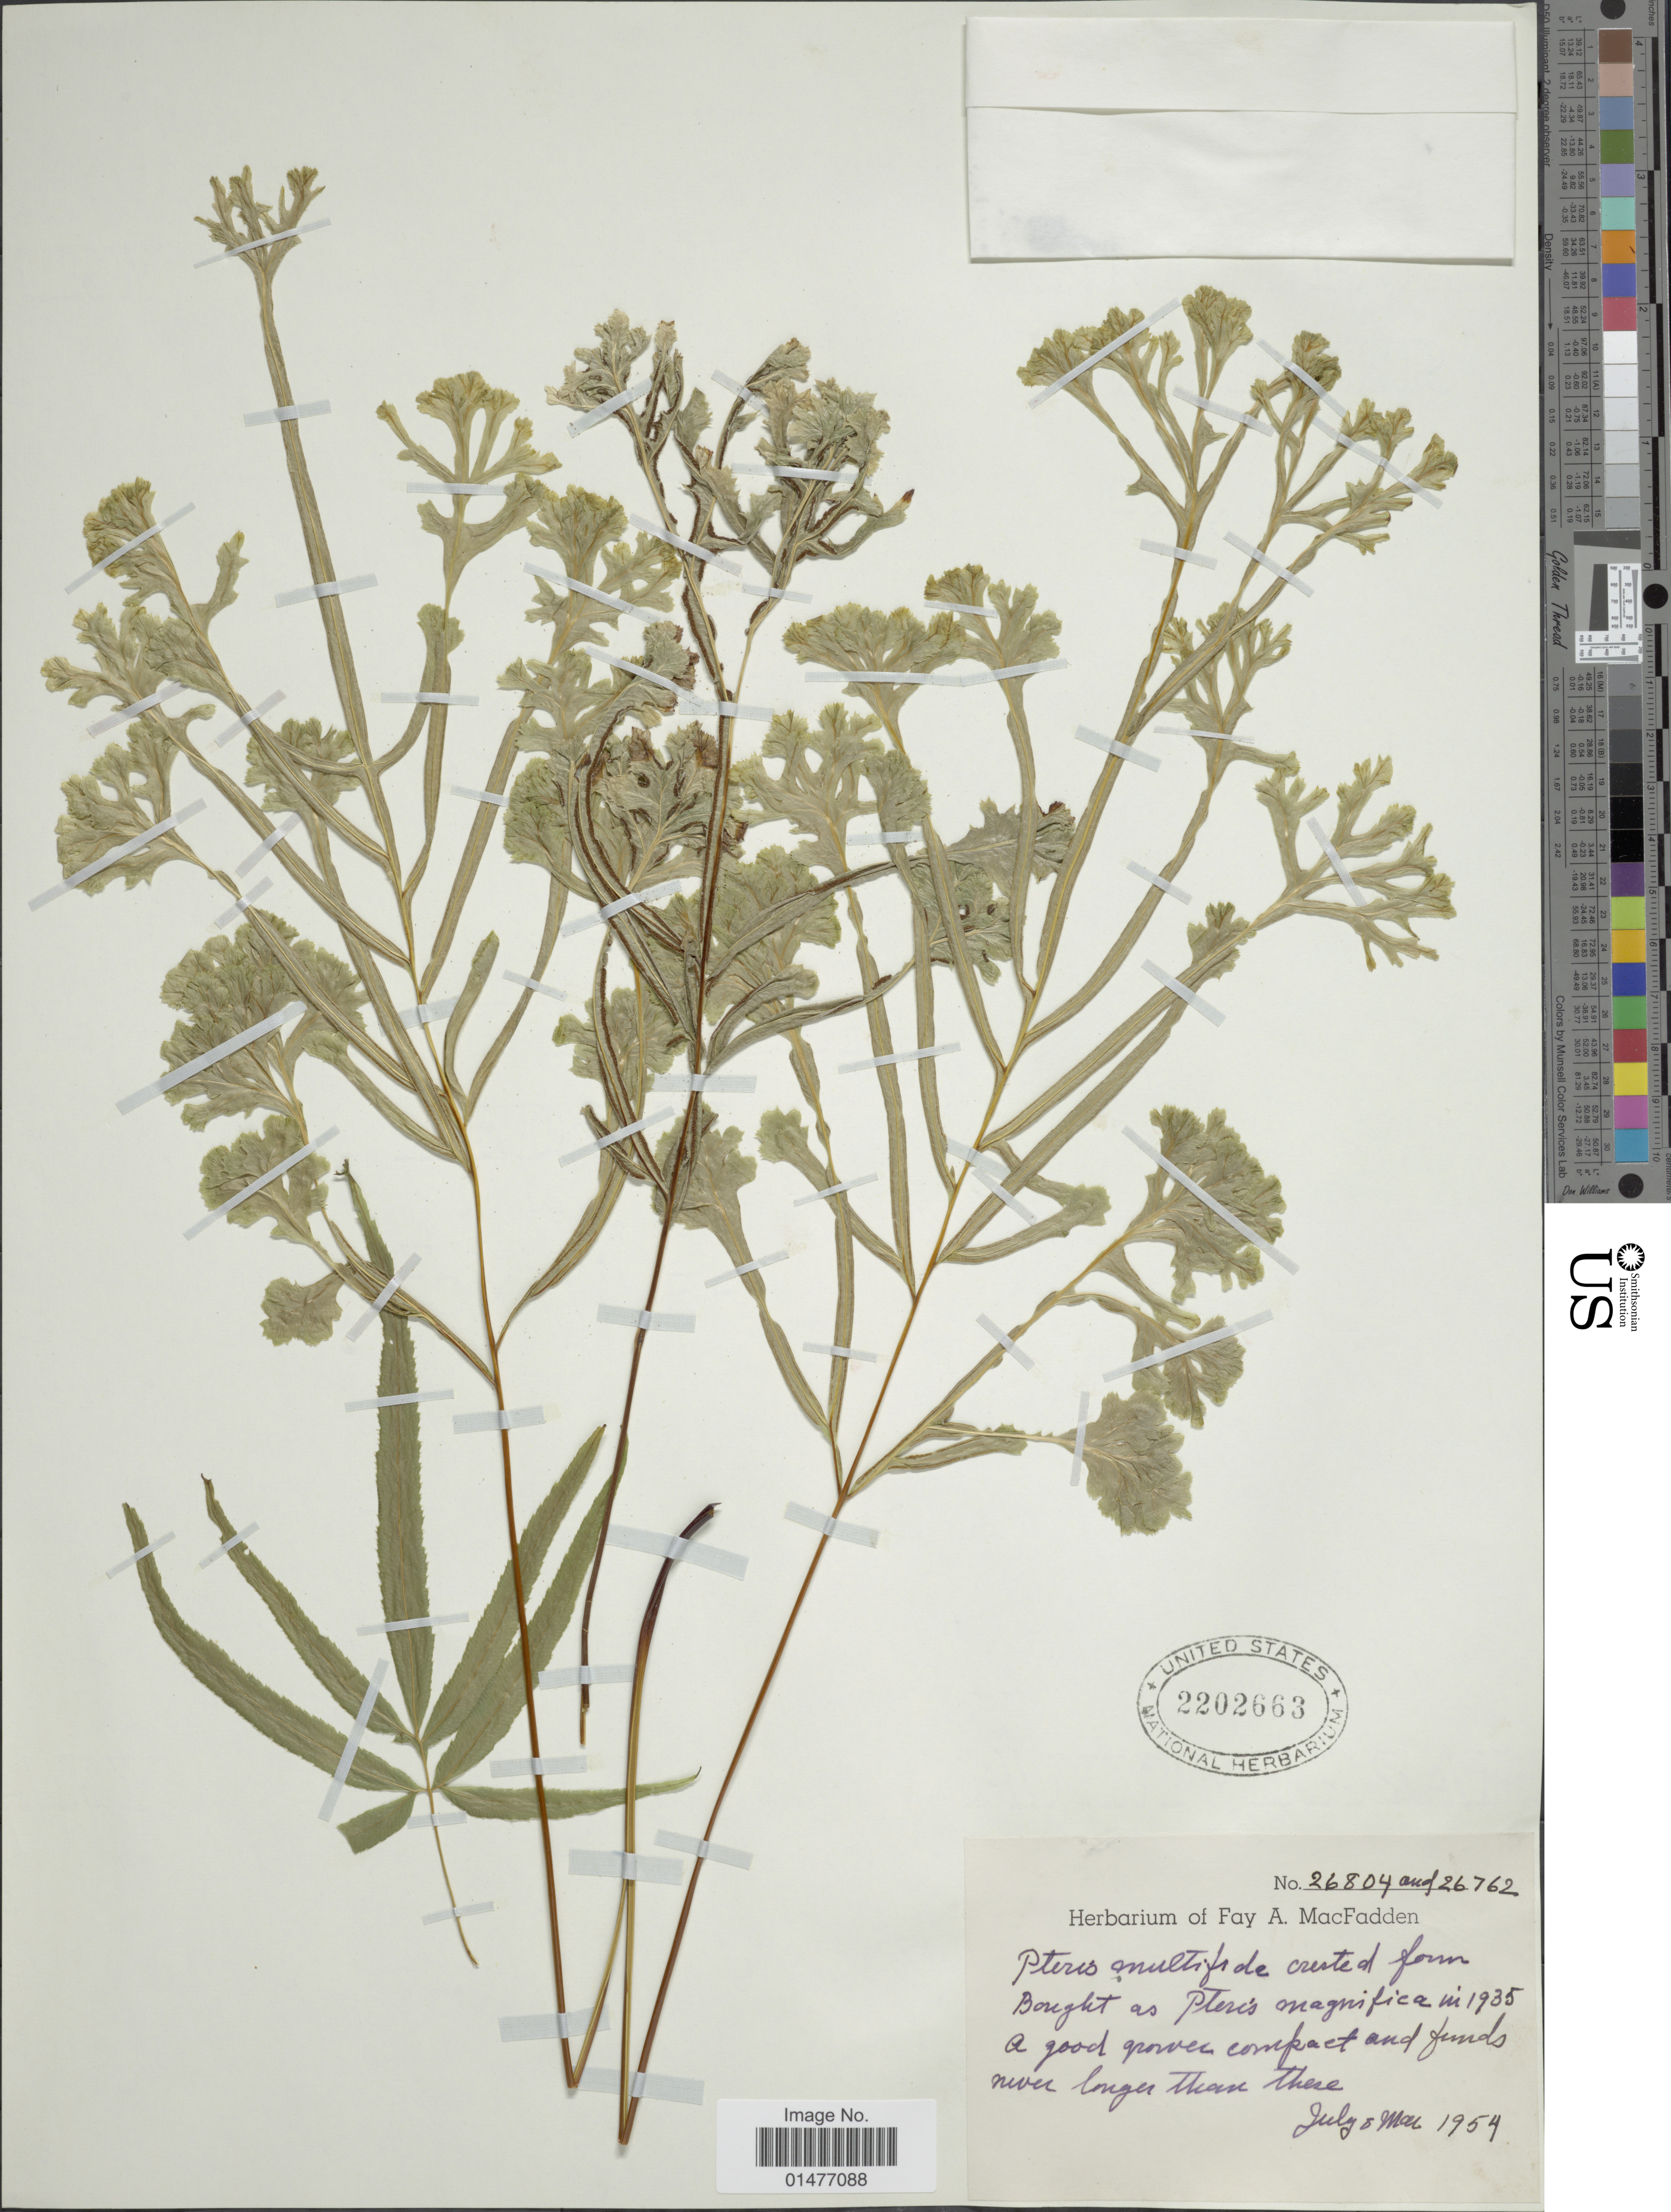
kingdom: Plantae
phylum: Tracheophyta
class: Polypodiopsida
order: Polypodiales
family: Pteridaceae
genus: Pteris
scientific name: Pteris multifida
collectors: ex herb. Fay. A. MacFadden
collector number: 26804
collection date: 1954-05/1954-07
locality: Bought as Pteris magnifica in 1935 a good grover compact and funds never longer than there [interpreted]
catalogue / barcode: US 2202663